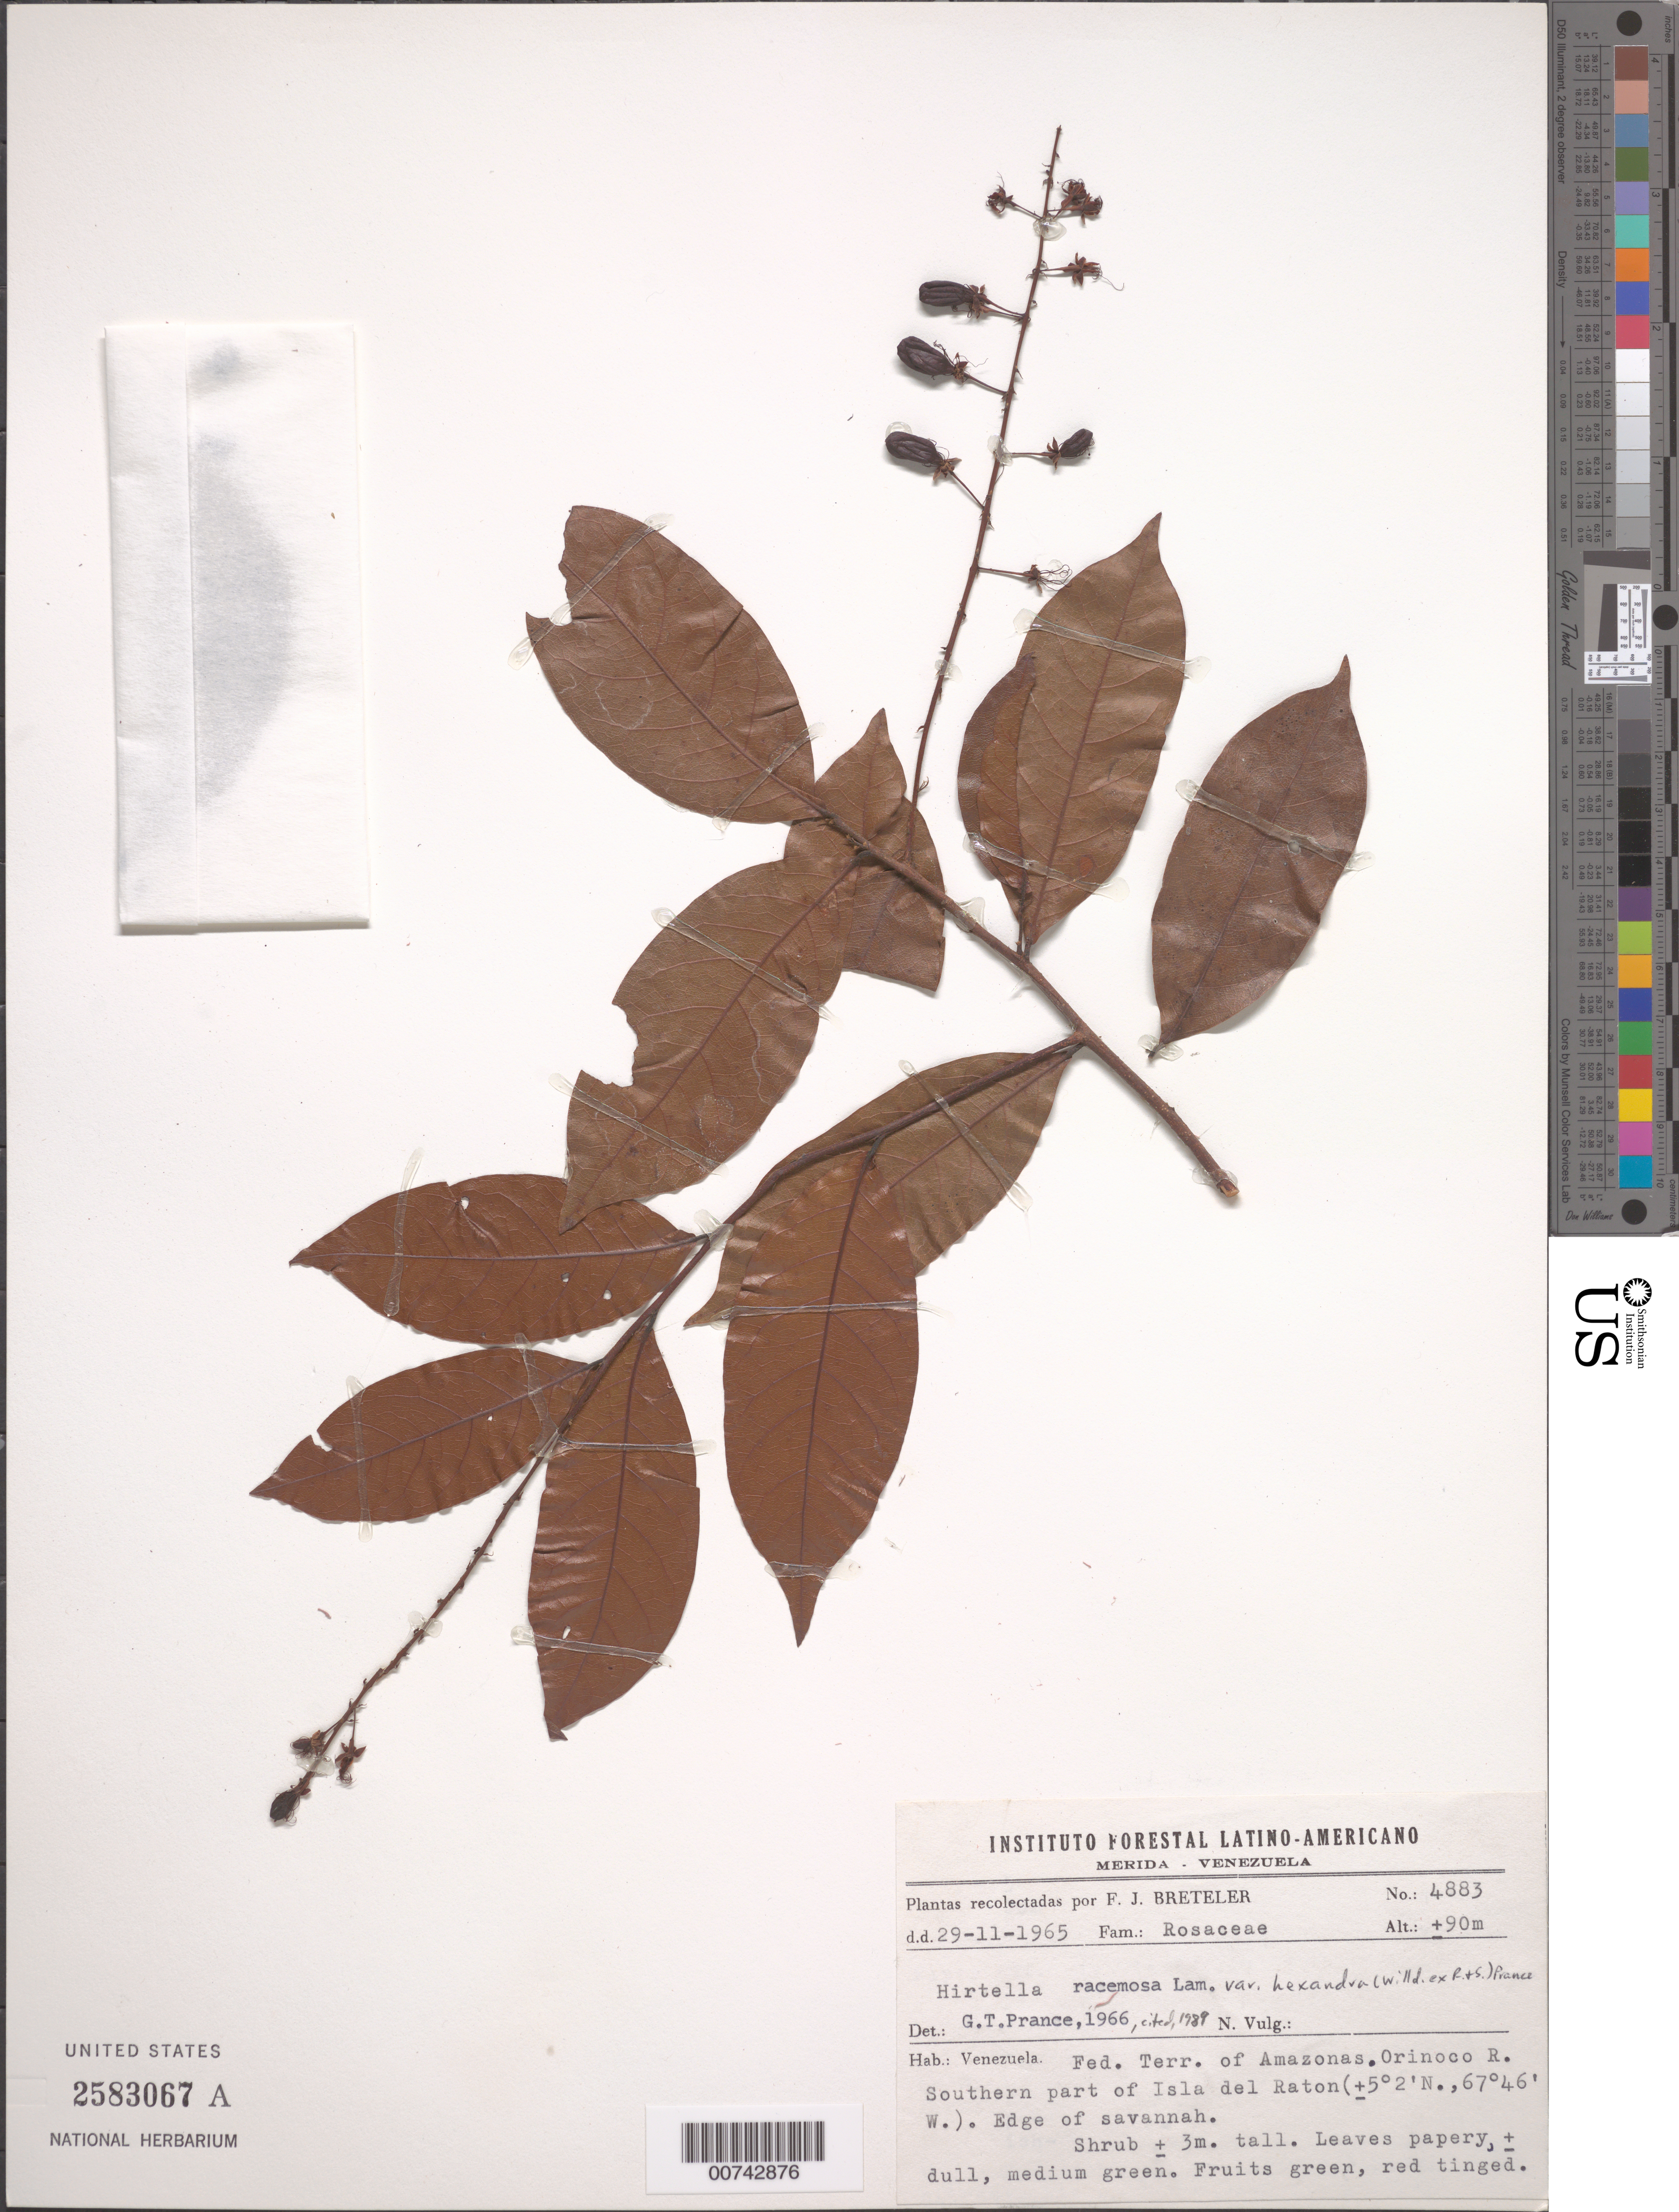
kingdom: Plantae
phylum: Tracheophyta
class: Magnoliopsida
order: Malpighiales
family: Chrysobalanaceae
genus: Hirtella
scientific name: Hirtella racemosa var. hexandra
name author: (Willd. ex Roem. & Schult.) Prance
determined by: Prance, G. T.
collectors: F. J. Breteler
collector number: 4883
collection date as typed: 29-Nov-65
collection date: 1965-11-29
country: Venezuela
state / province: Amazonas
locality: Orinoco R., southern part of Isla del Raton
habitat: Edge of savanna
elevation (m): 90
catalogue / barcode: US 2583067A